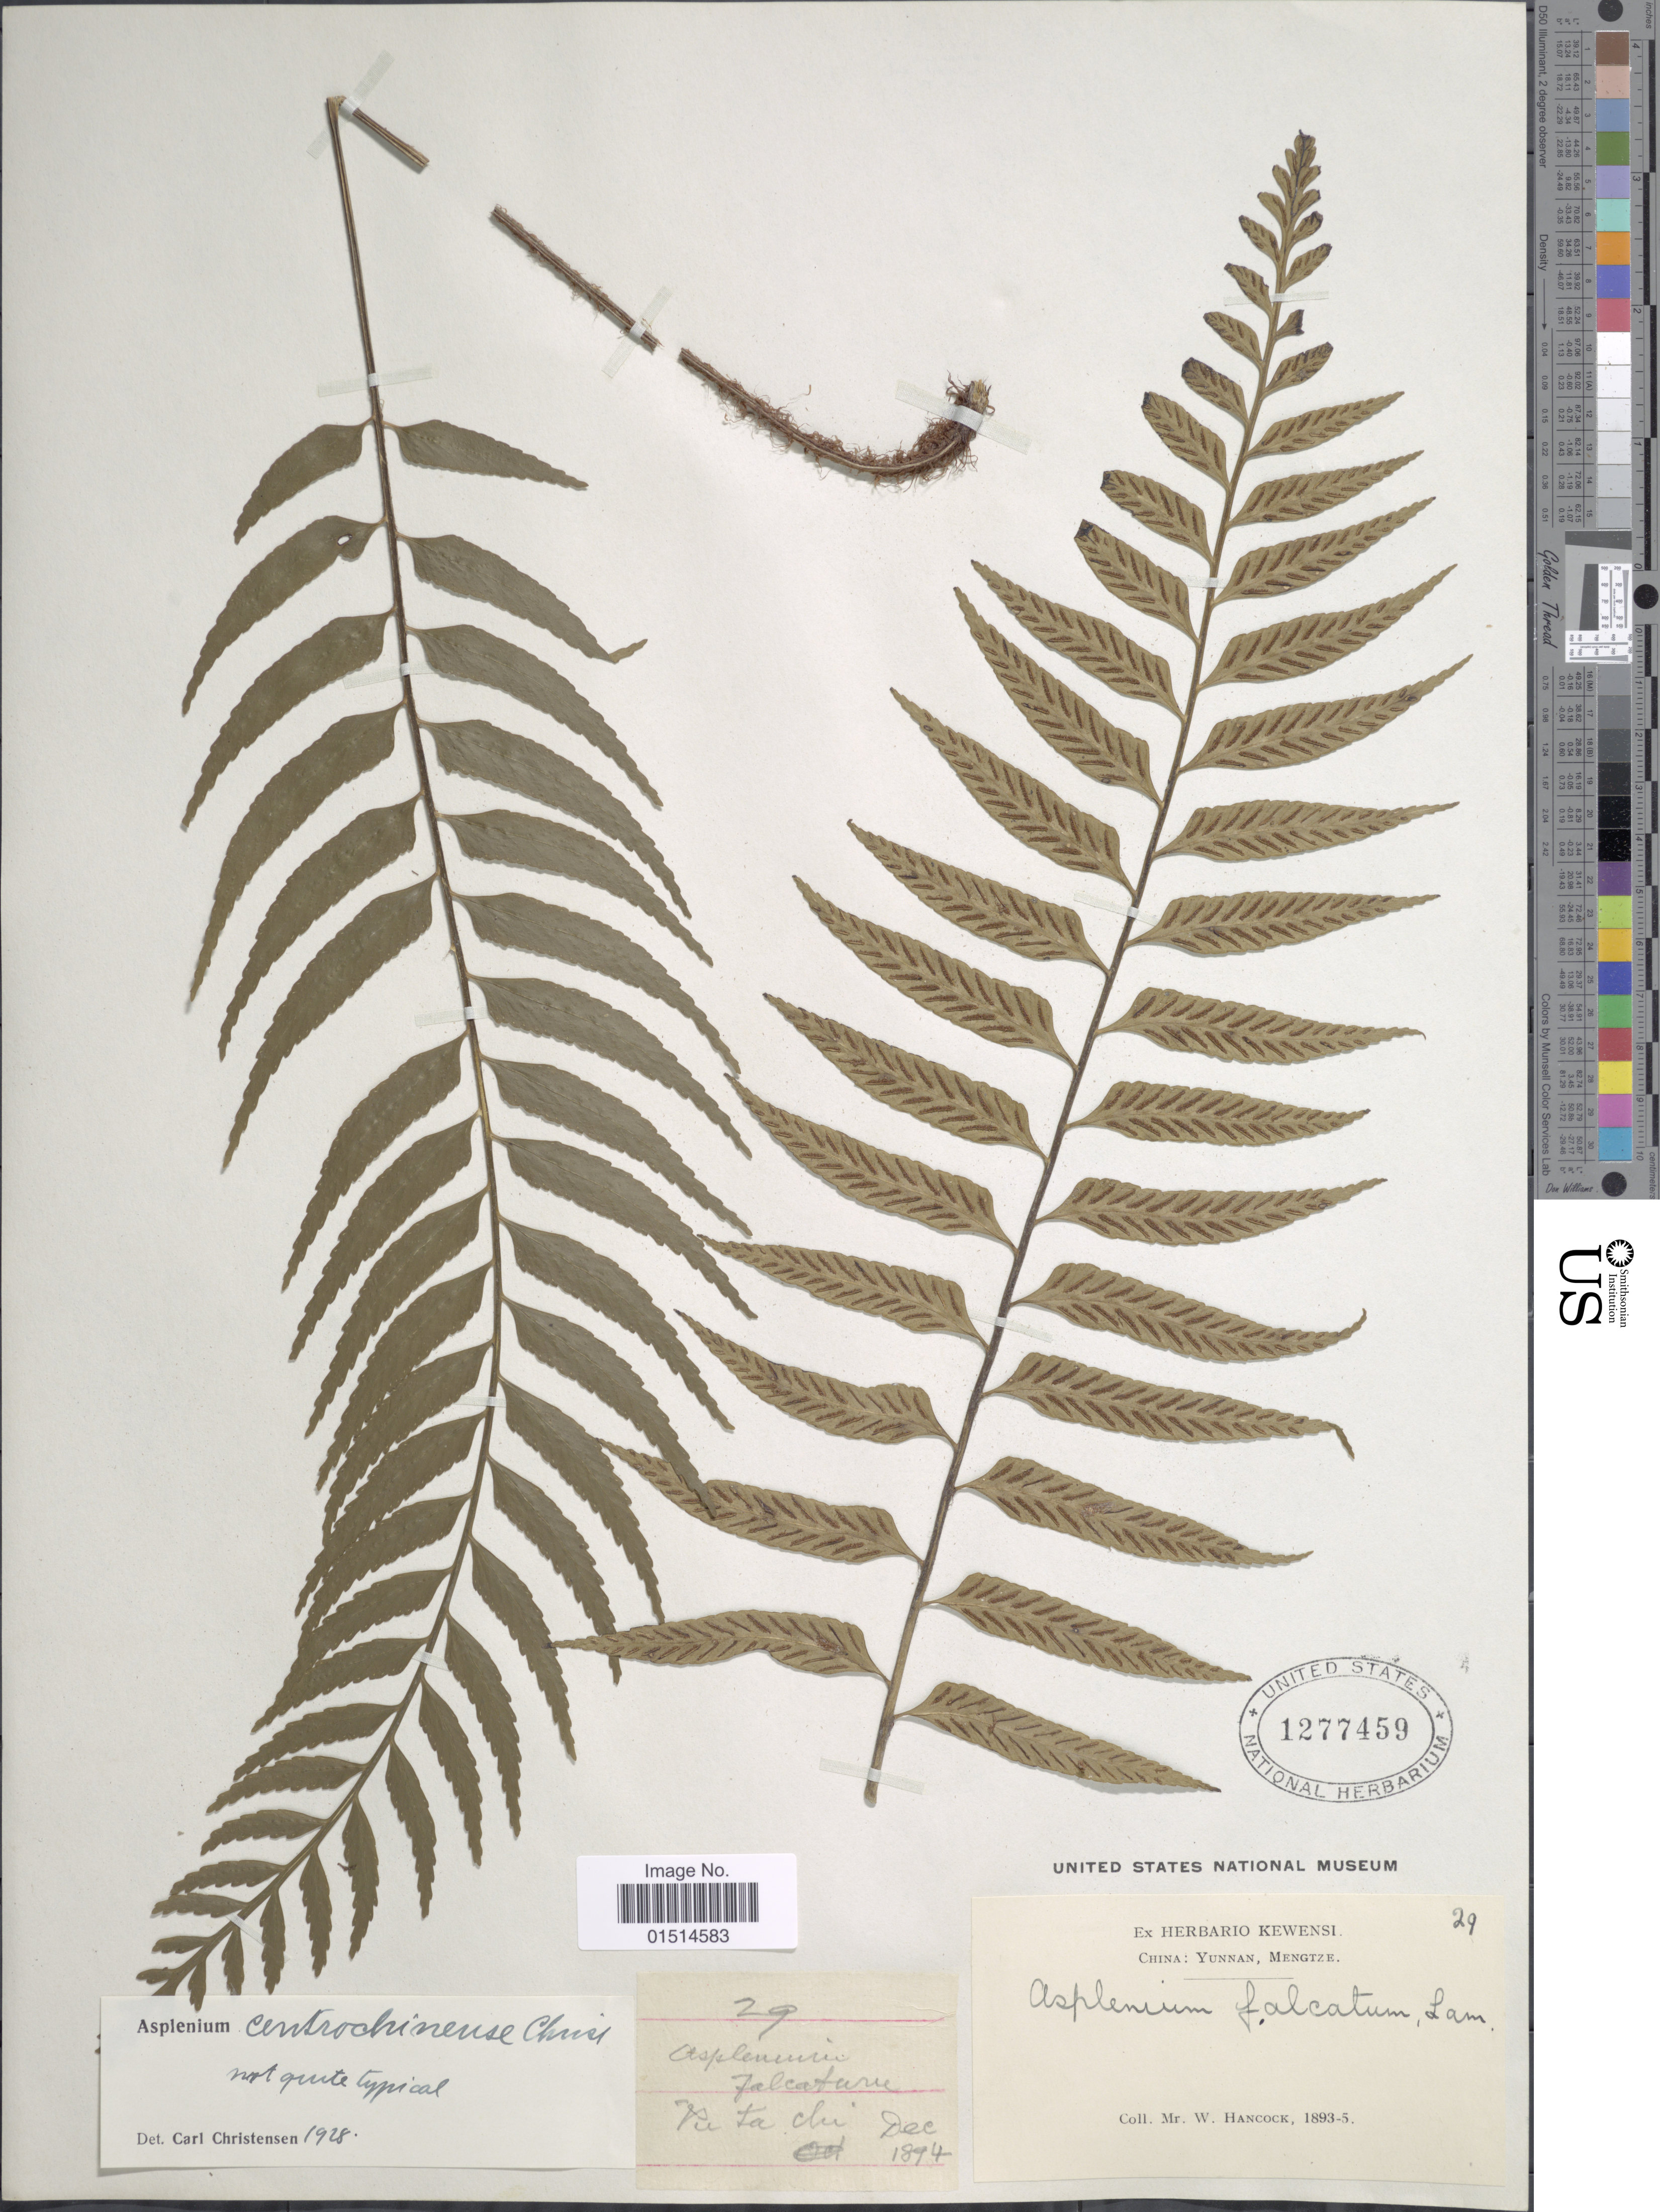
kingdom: Plantae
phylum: Tracheophyta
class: Polypodiopsida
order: Polypodiales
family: Aspleniaceae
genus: Asplenium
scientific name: Asplenium centrochinensis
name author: Christ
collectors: W. Hancock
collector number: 29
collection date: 1894-12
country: China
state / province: Yunnan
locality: Yunnan, Mengtze, Pu Ta chu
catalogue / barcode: US 1277459